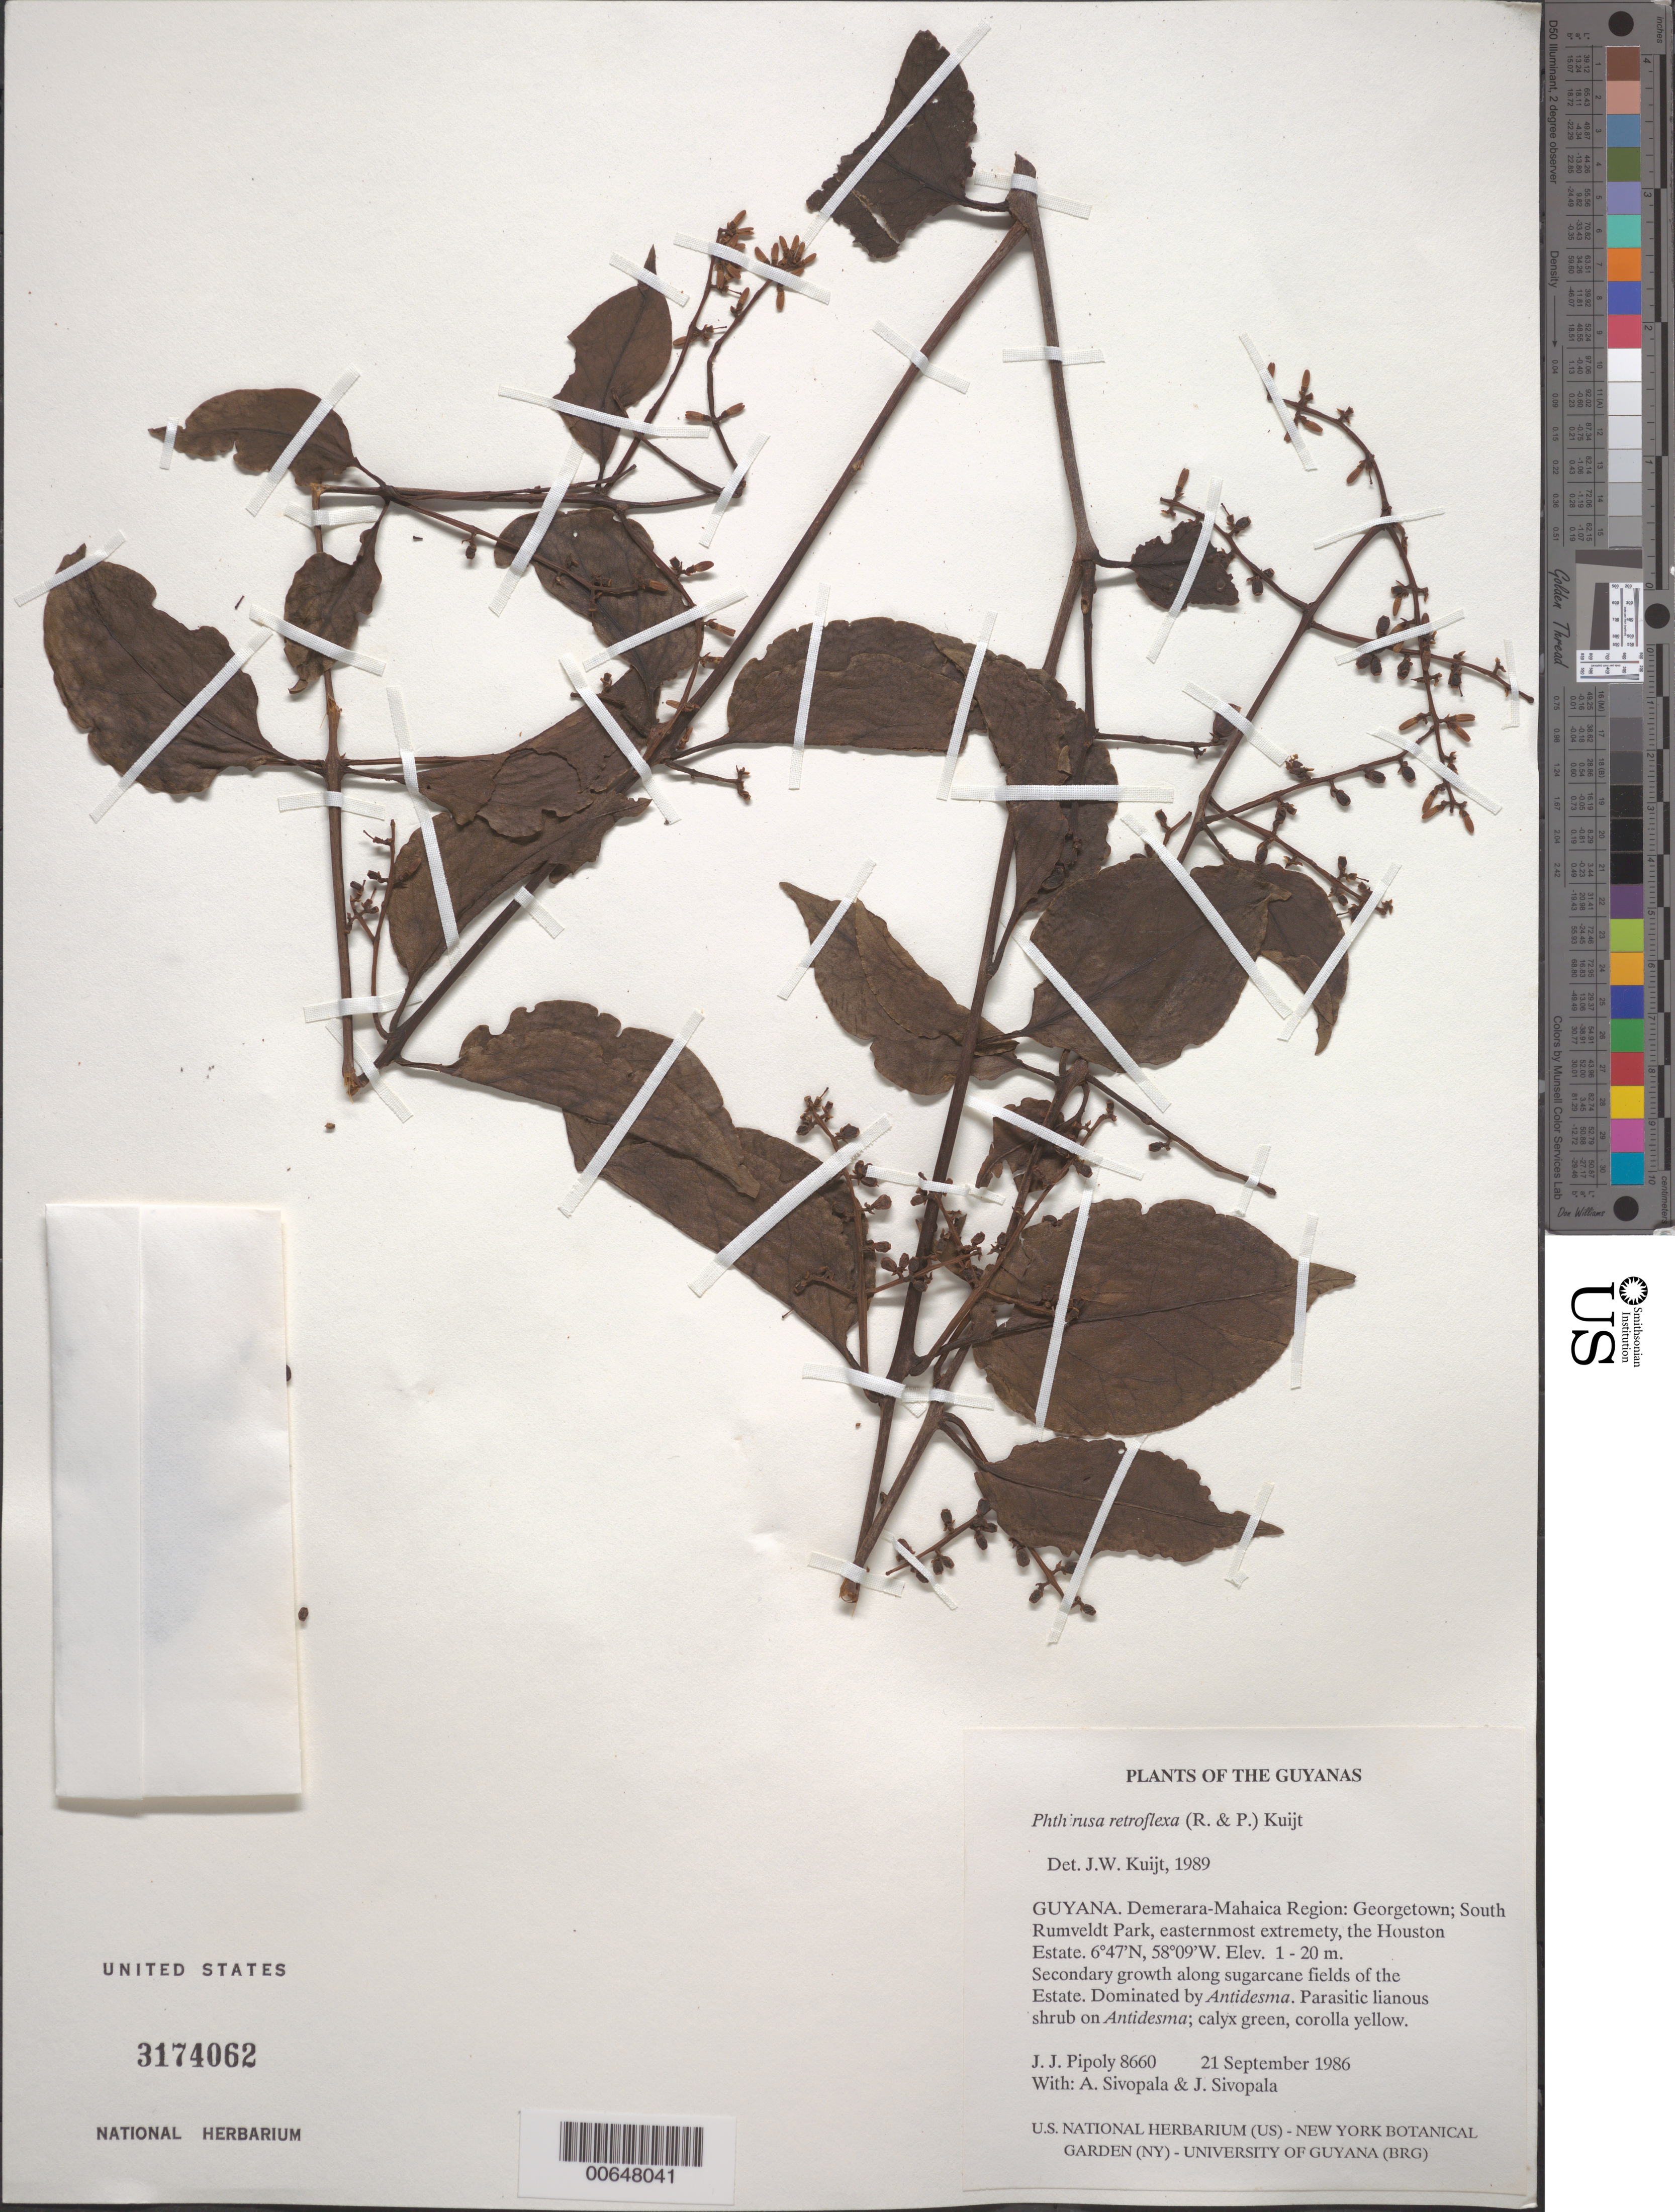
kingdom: Plantae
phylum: Tracheophyta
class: Magnoliopsida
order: Santalales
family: Loranthaceae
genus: Phthirusa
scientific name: Phthirusa retroflexa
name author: (Ruiz & Pav.) Kuijt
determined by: Kuijt, Job, (CANADA)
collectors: J. J. Pipoly, A. Sivopala & J. Sivopala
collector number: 8660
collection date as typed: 21 September 1986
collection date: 1986-09-21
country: Guyana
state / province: Demerara-Mahaica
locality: Georgetown; South Rumveldt Park, easternmost extremety, the Houston Estate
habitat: Secondary growth along sugarcane fields of the Estate. Dominated by Antidesma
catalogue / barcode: US 3174062